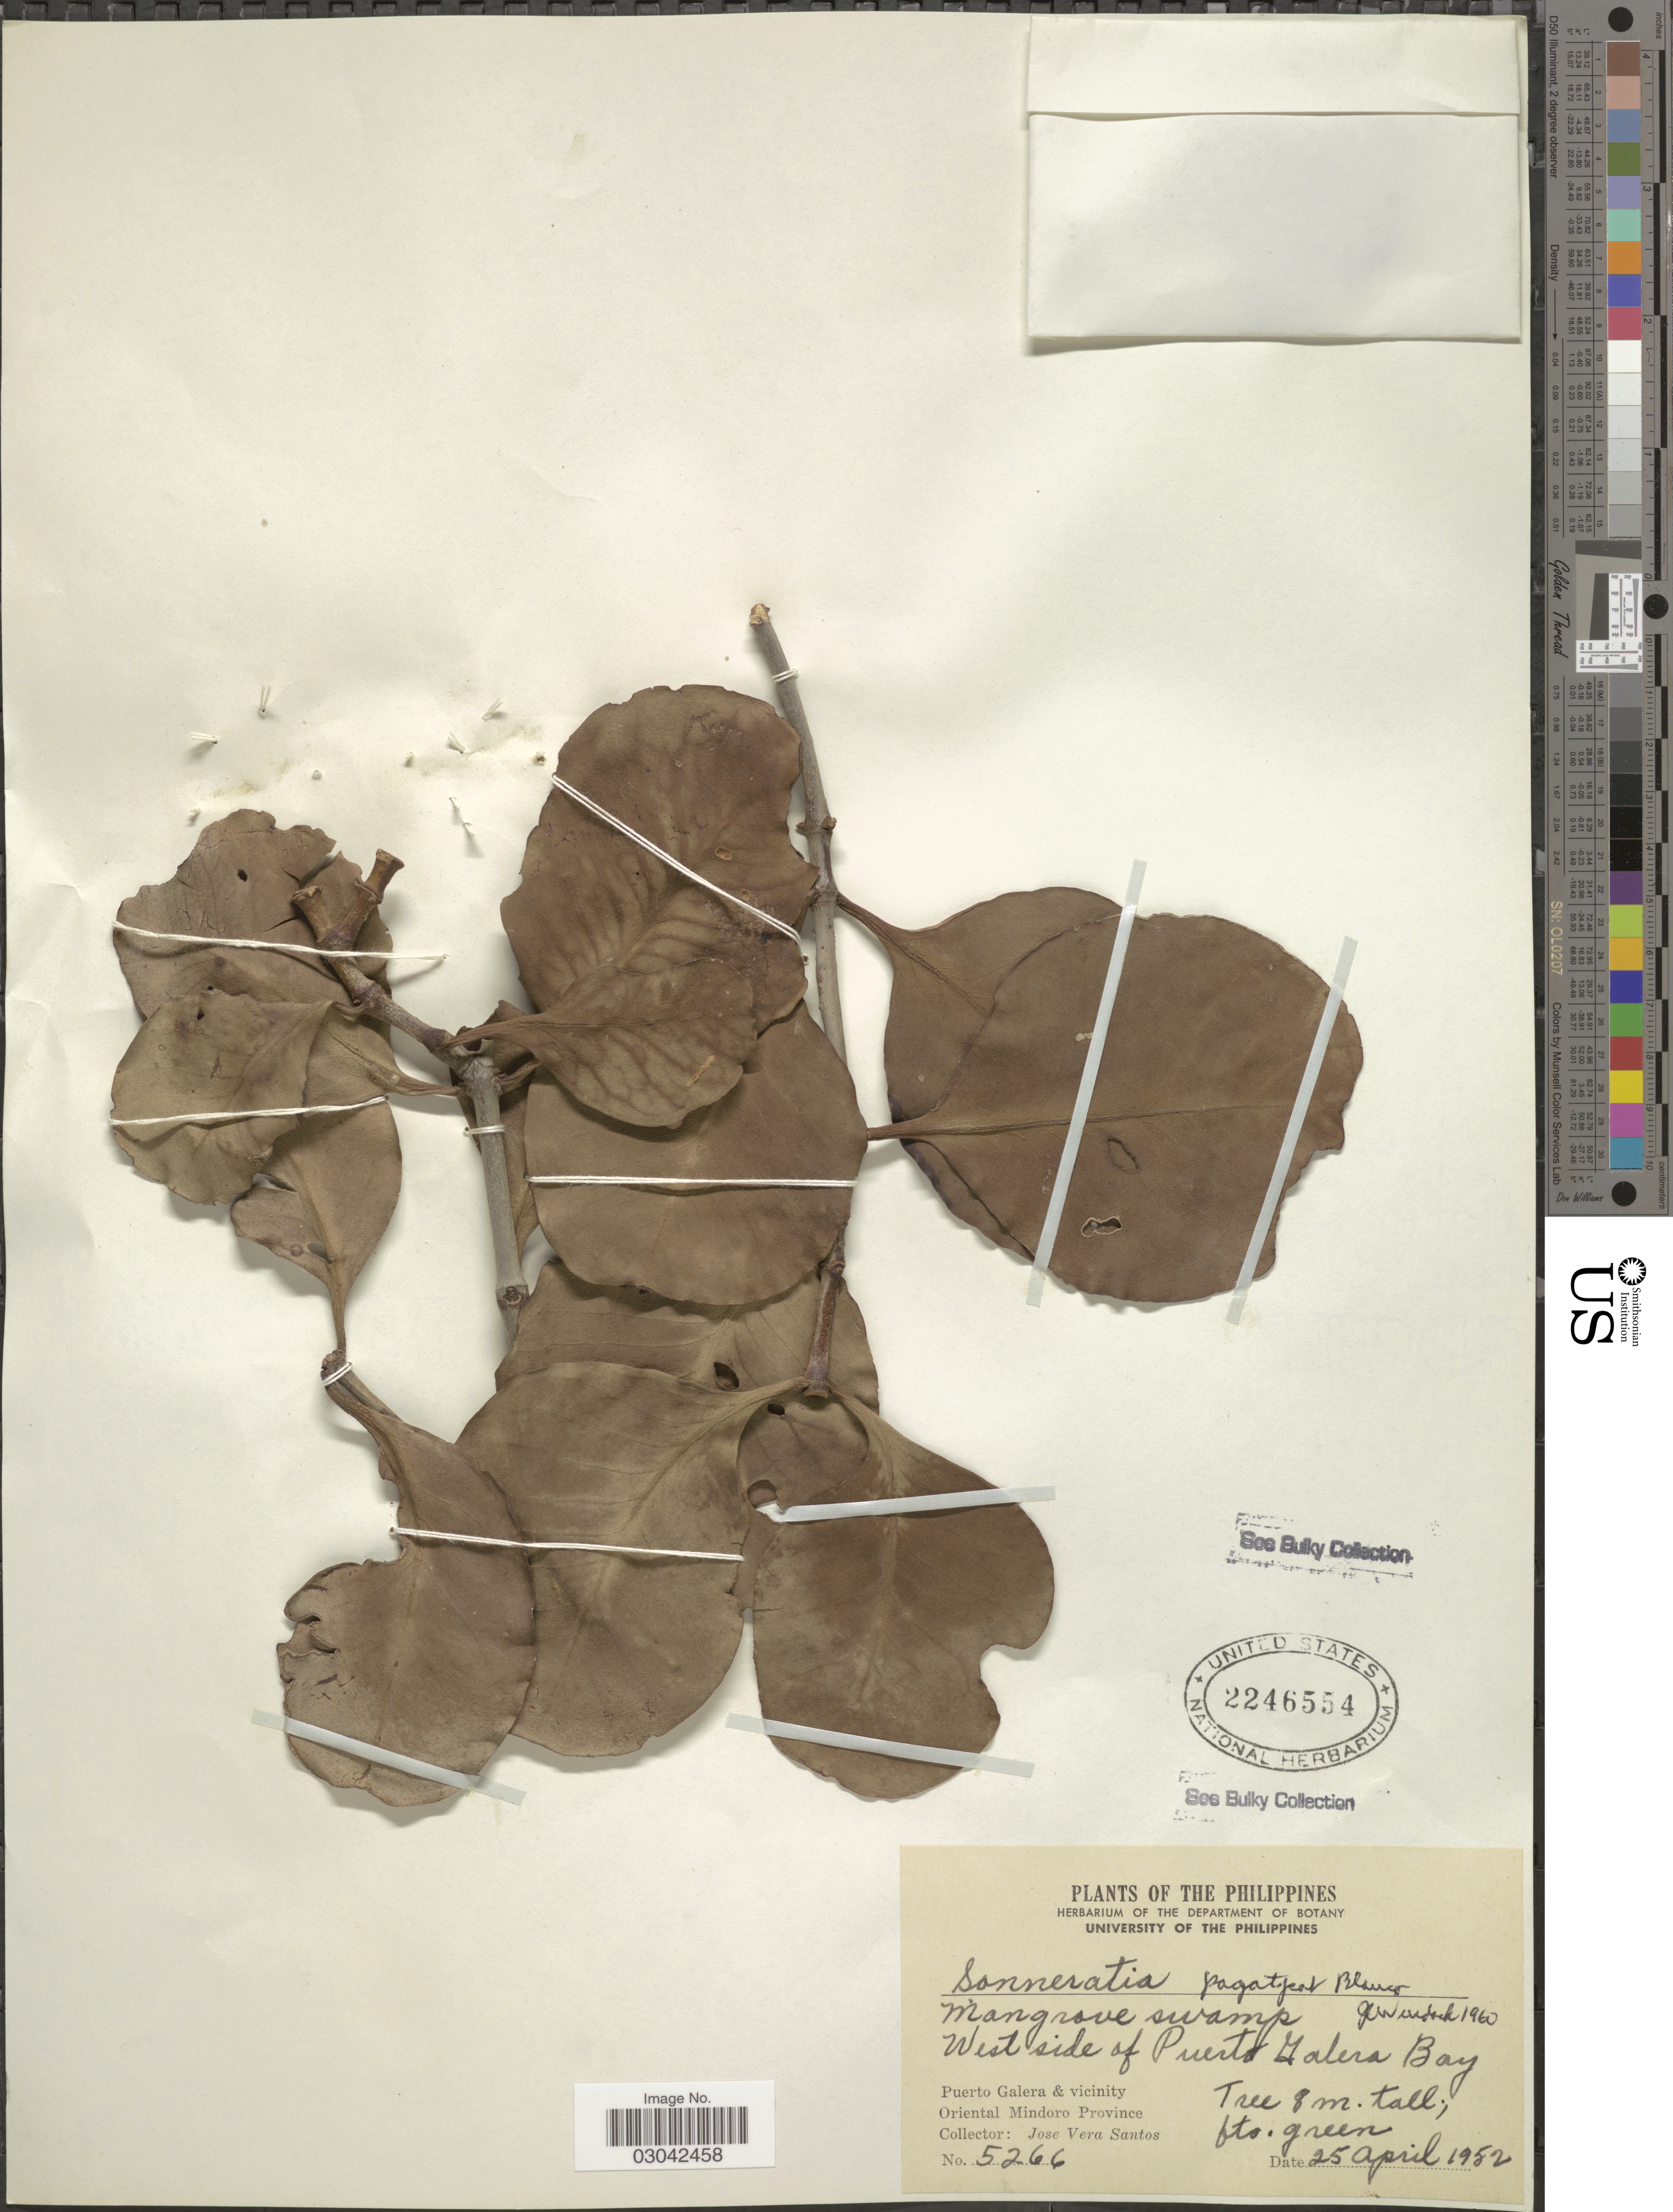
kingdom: Plantae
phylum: Tracheophyta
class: Magnoliopsida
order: Myrtales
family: Lythraceae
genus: Sonneratia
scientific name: Sonneratia pagatpat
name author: Blanco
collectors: J. Santos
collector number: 5266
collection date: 1952-04-25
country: Philippines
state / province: Mimaropa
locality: West side of Puerto Galera Bay. Puerto Galera & vicinity. Oriental Mindoro Province.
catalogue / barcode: US 2246554